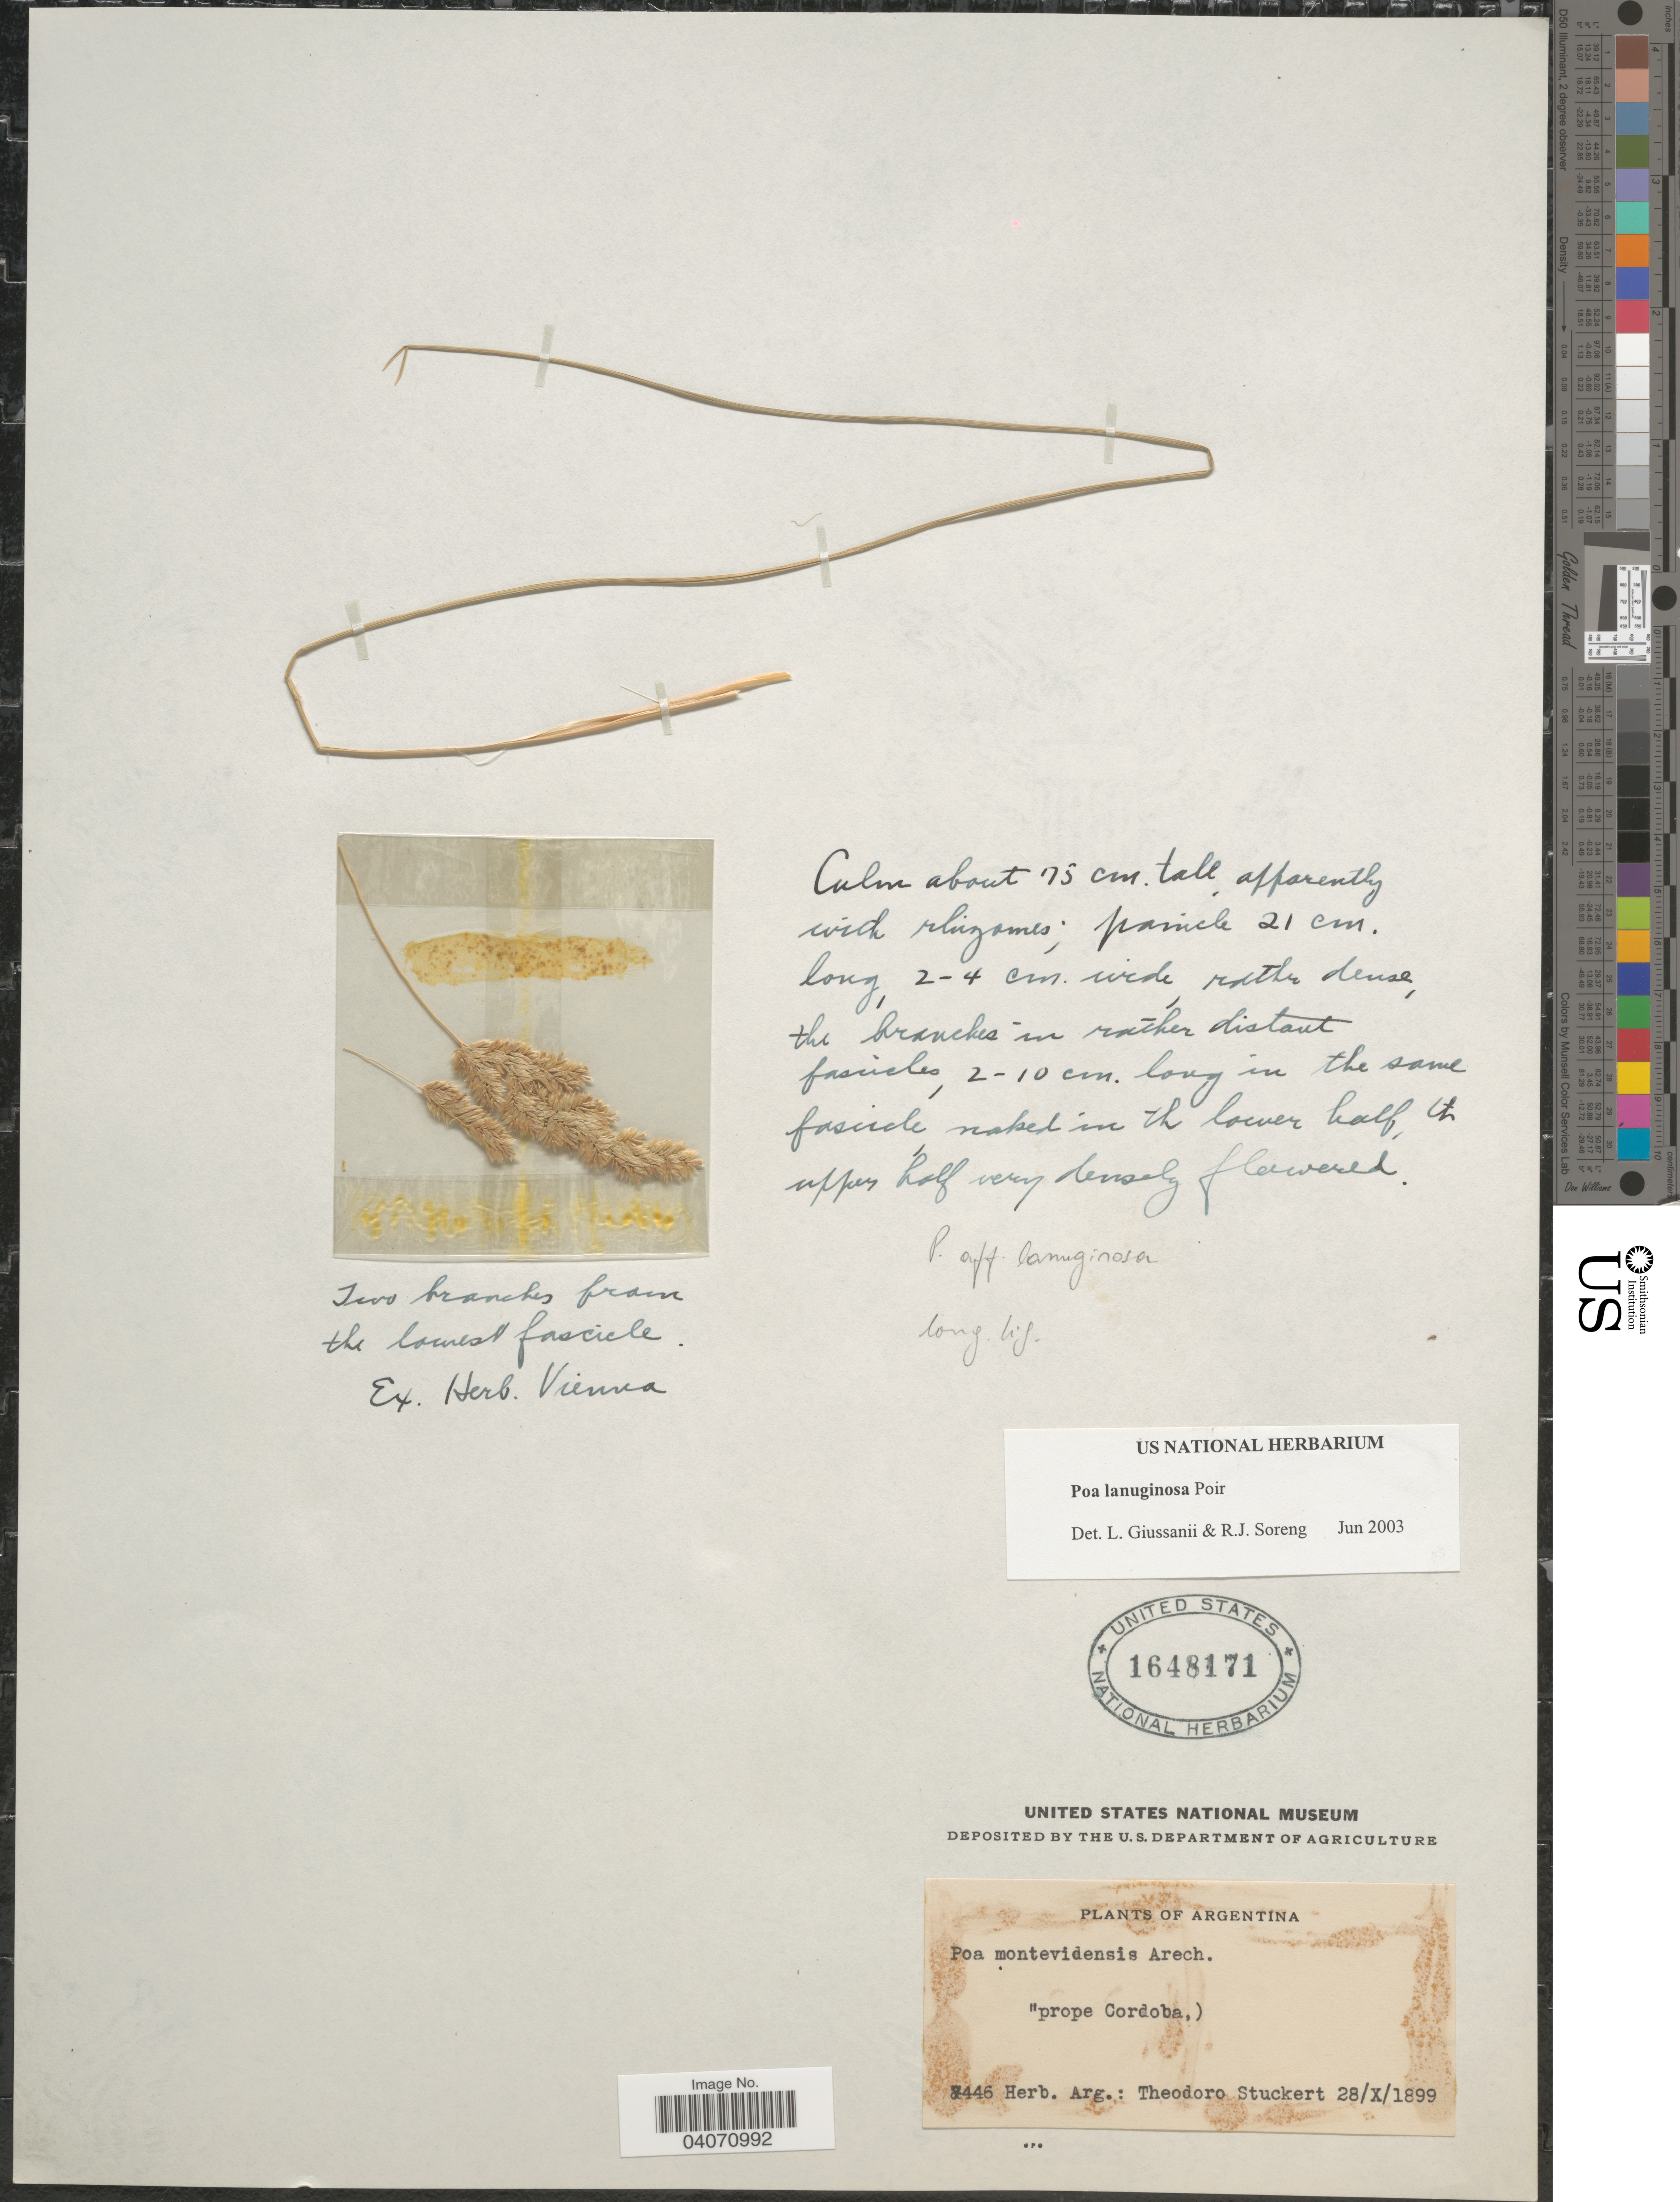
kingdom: Plantae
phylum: Tracheophyta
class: Liliopsida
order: Poales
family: Poaceae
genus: Poa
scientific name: Poa lanuginosa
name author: Poir.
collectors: T. Stuckert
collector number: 8446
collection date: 1899-10-28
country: Argentina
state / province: Cordoba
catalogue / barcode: US 1648171